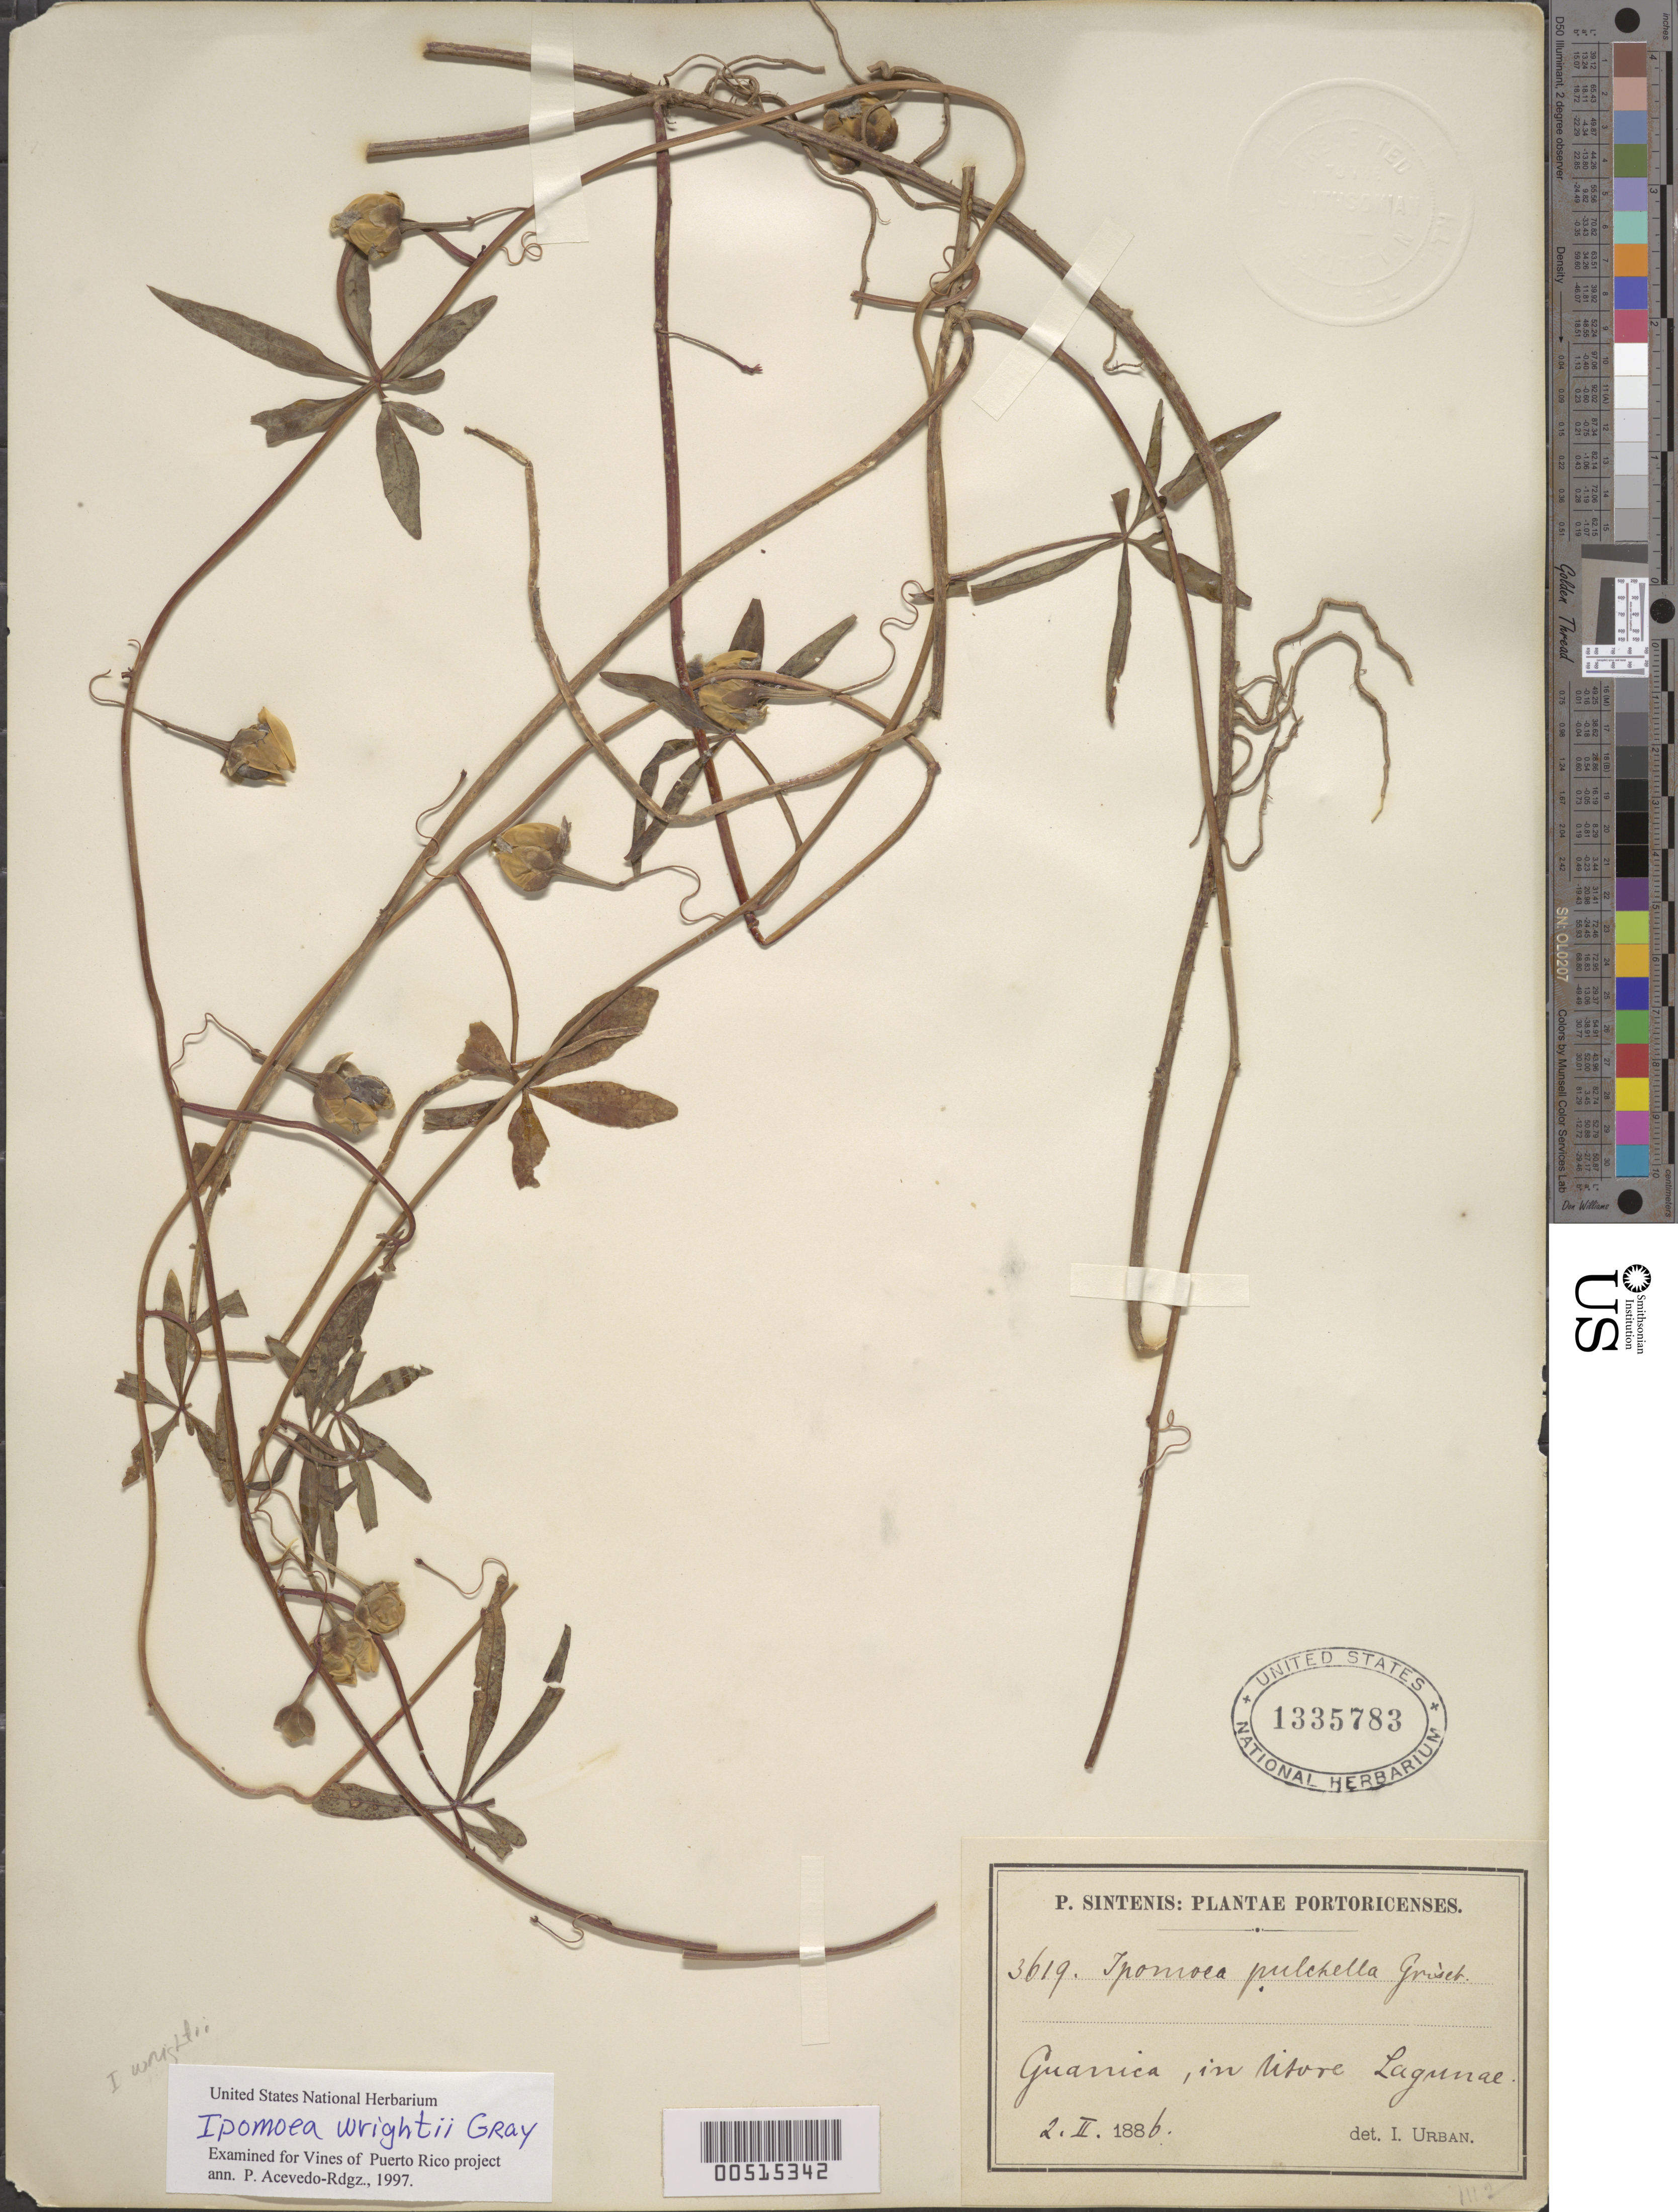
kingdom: Plantae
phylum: Tracheophyta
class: Magnoliopsida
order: Solanales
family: Convolvulaceae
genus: Ipomoea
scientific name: Ipomoea wrightii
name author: A. Gray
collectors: P. Sintenis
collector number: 3619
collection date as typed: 02 Feb 1886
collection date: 1886-02-02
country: Puerto Rico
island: Greater Antilles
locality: Guanica. In litore Lagunae.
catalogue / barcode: US 1335783